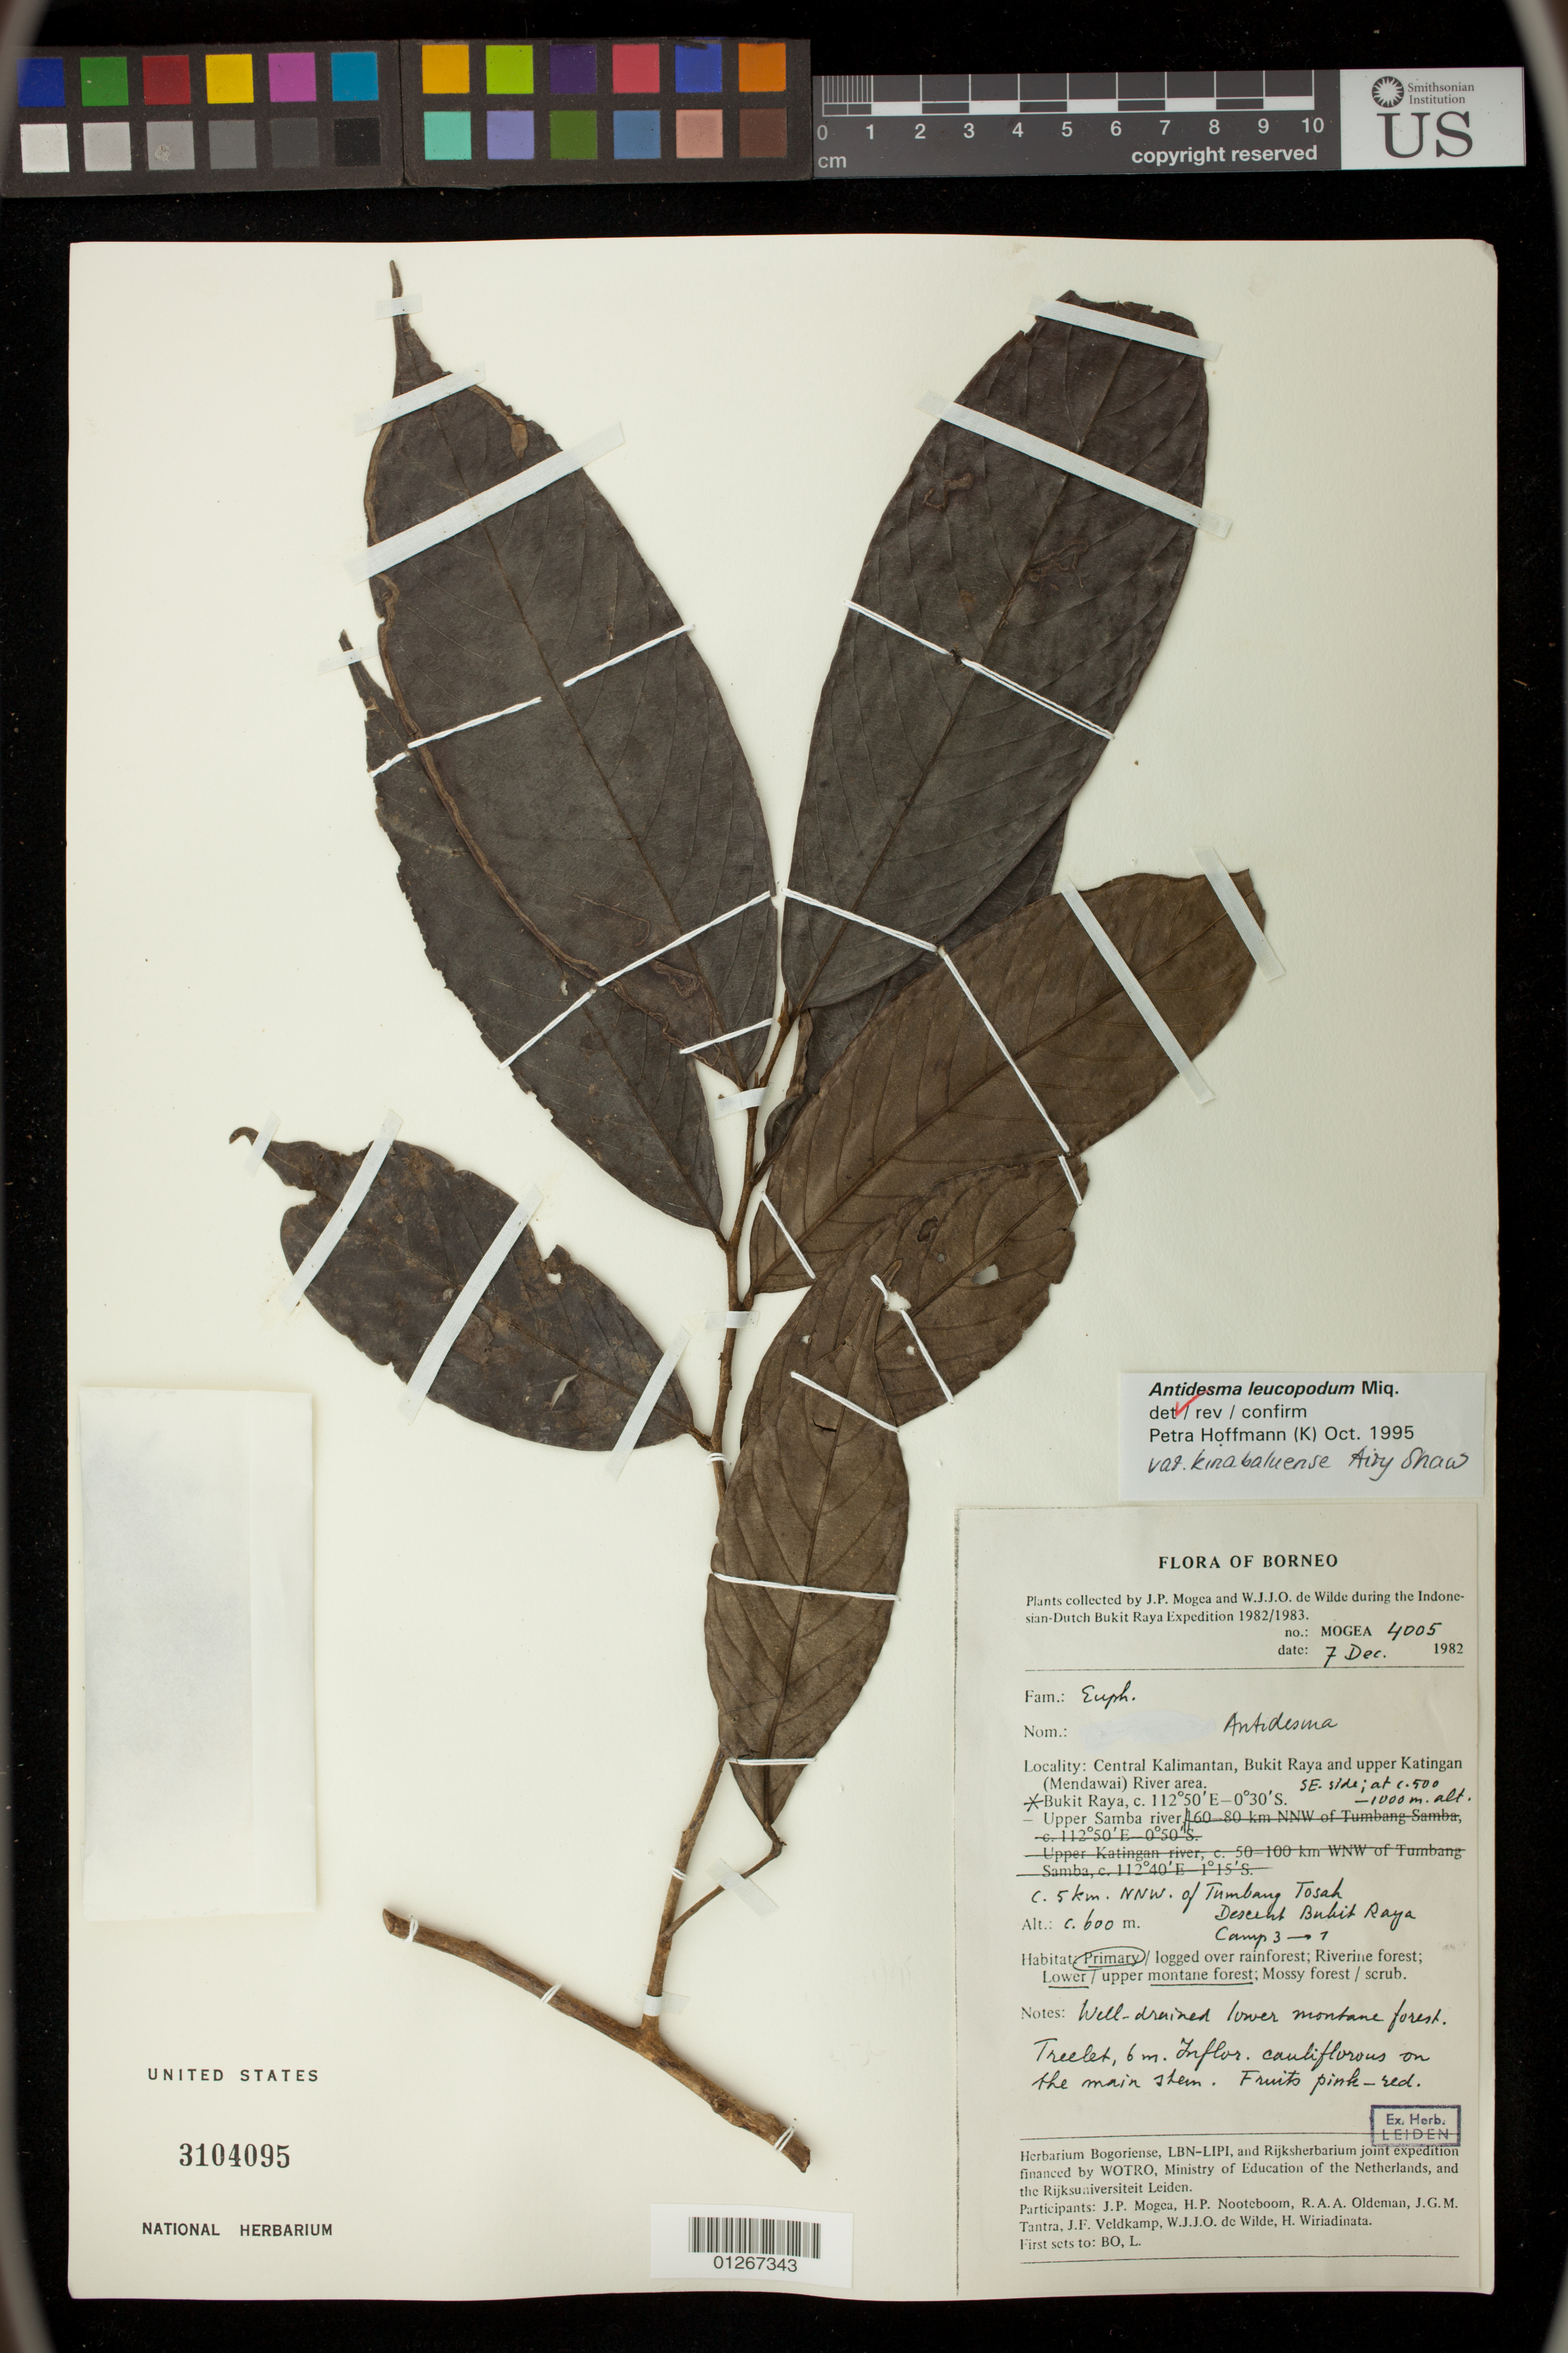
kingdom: Plantae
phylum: Tracheophyta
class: Magnoliopsida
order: Malpighiales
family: Phyllanthaceae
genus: Antidesma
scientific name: Antidesma leucopodum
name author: Miq.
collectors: J. Mogea & W. J. de Wilde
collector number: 4005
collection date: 1982-07-12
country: Indonesia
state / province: Kalimantan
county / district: Kalimantan Tengah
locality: Bukit Raya, and upper Katingan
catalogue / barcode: US 3104095